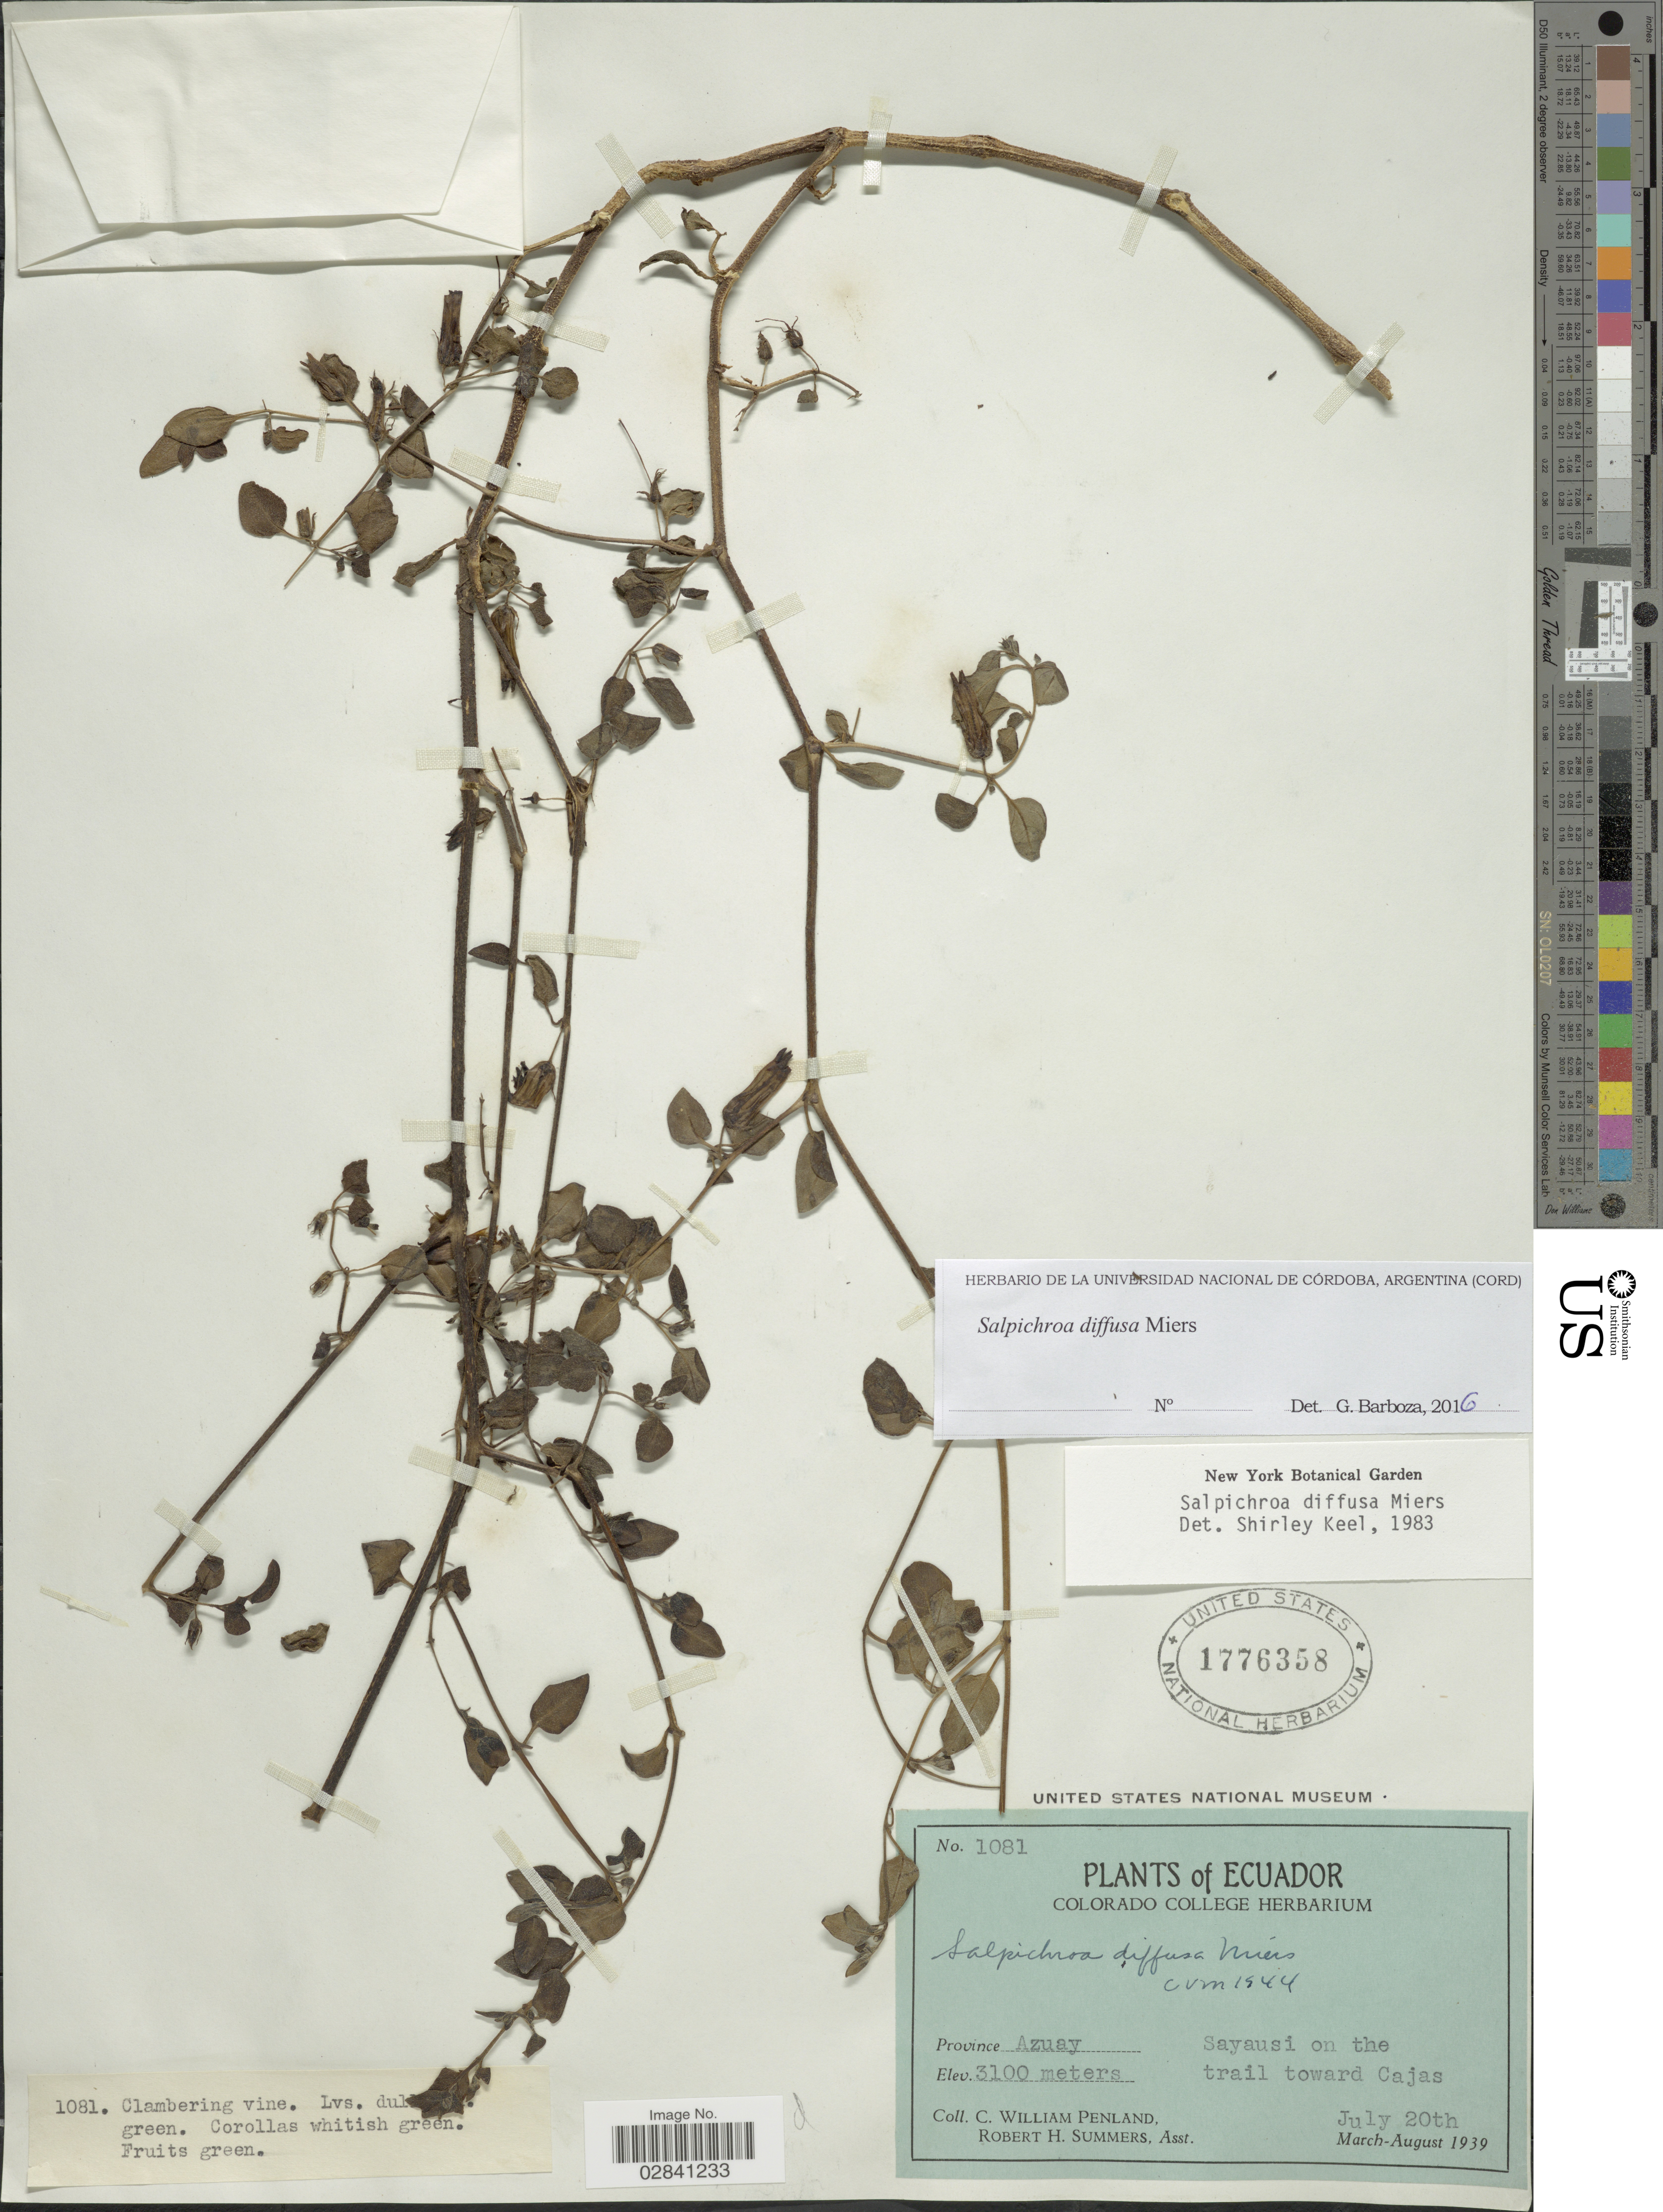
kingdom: Plantae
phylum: Tracheophyta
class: Magnoliopsida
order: Solanales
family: Solanaceae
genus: Salpichroa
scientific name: Salpichroa diffusa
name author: Miers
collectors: C. W. Penland & R. Summers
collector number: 1081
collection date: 1939-07-20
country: Ecuador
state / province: Azuay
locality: Sayausi on the trail toward Cajas.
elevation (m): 3100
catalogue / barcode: US 1776358